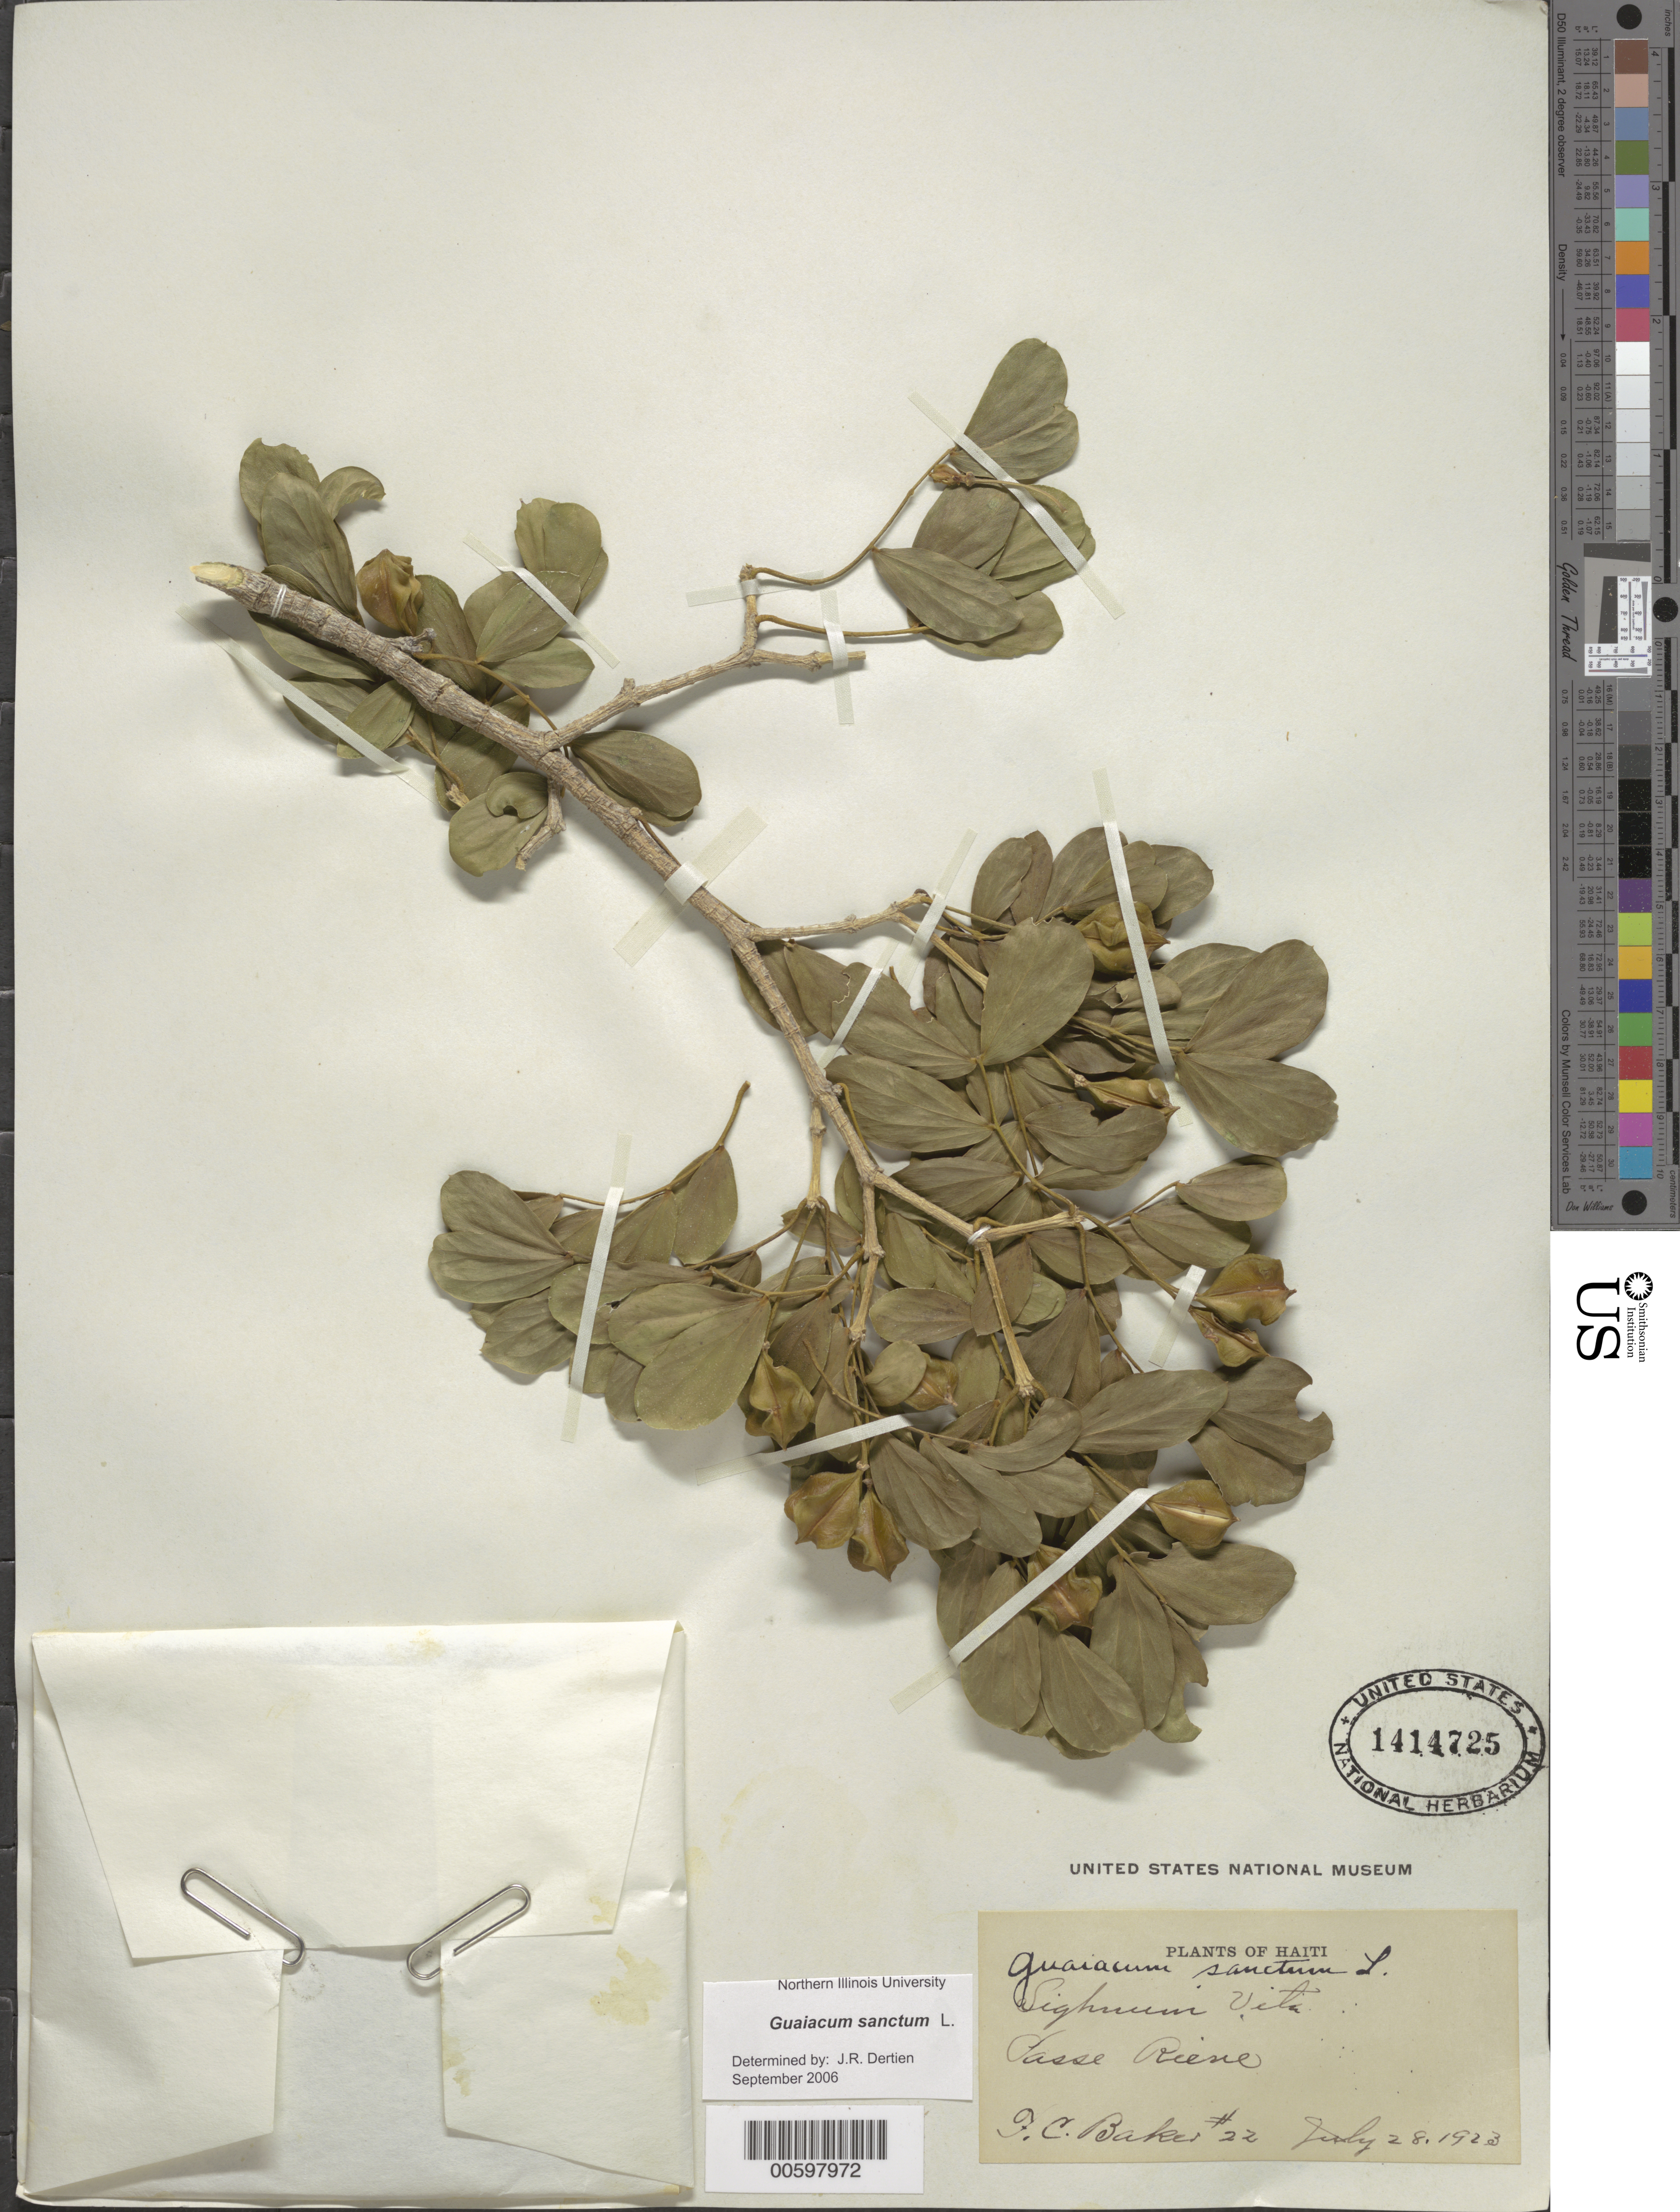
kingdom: Plantae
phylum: Tracheophyta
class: Magnoliopsida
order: Zygophyllales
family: Zygophyllaceae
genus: Guaiacum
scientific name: Guaiacum sanctum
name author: L.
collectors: F. C. Baker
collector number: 22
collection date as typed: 28 Jul 1923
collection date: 1923-07-28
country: Haiti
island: Hispaniola Island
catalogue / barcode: US 1414725